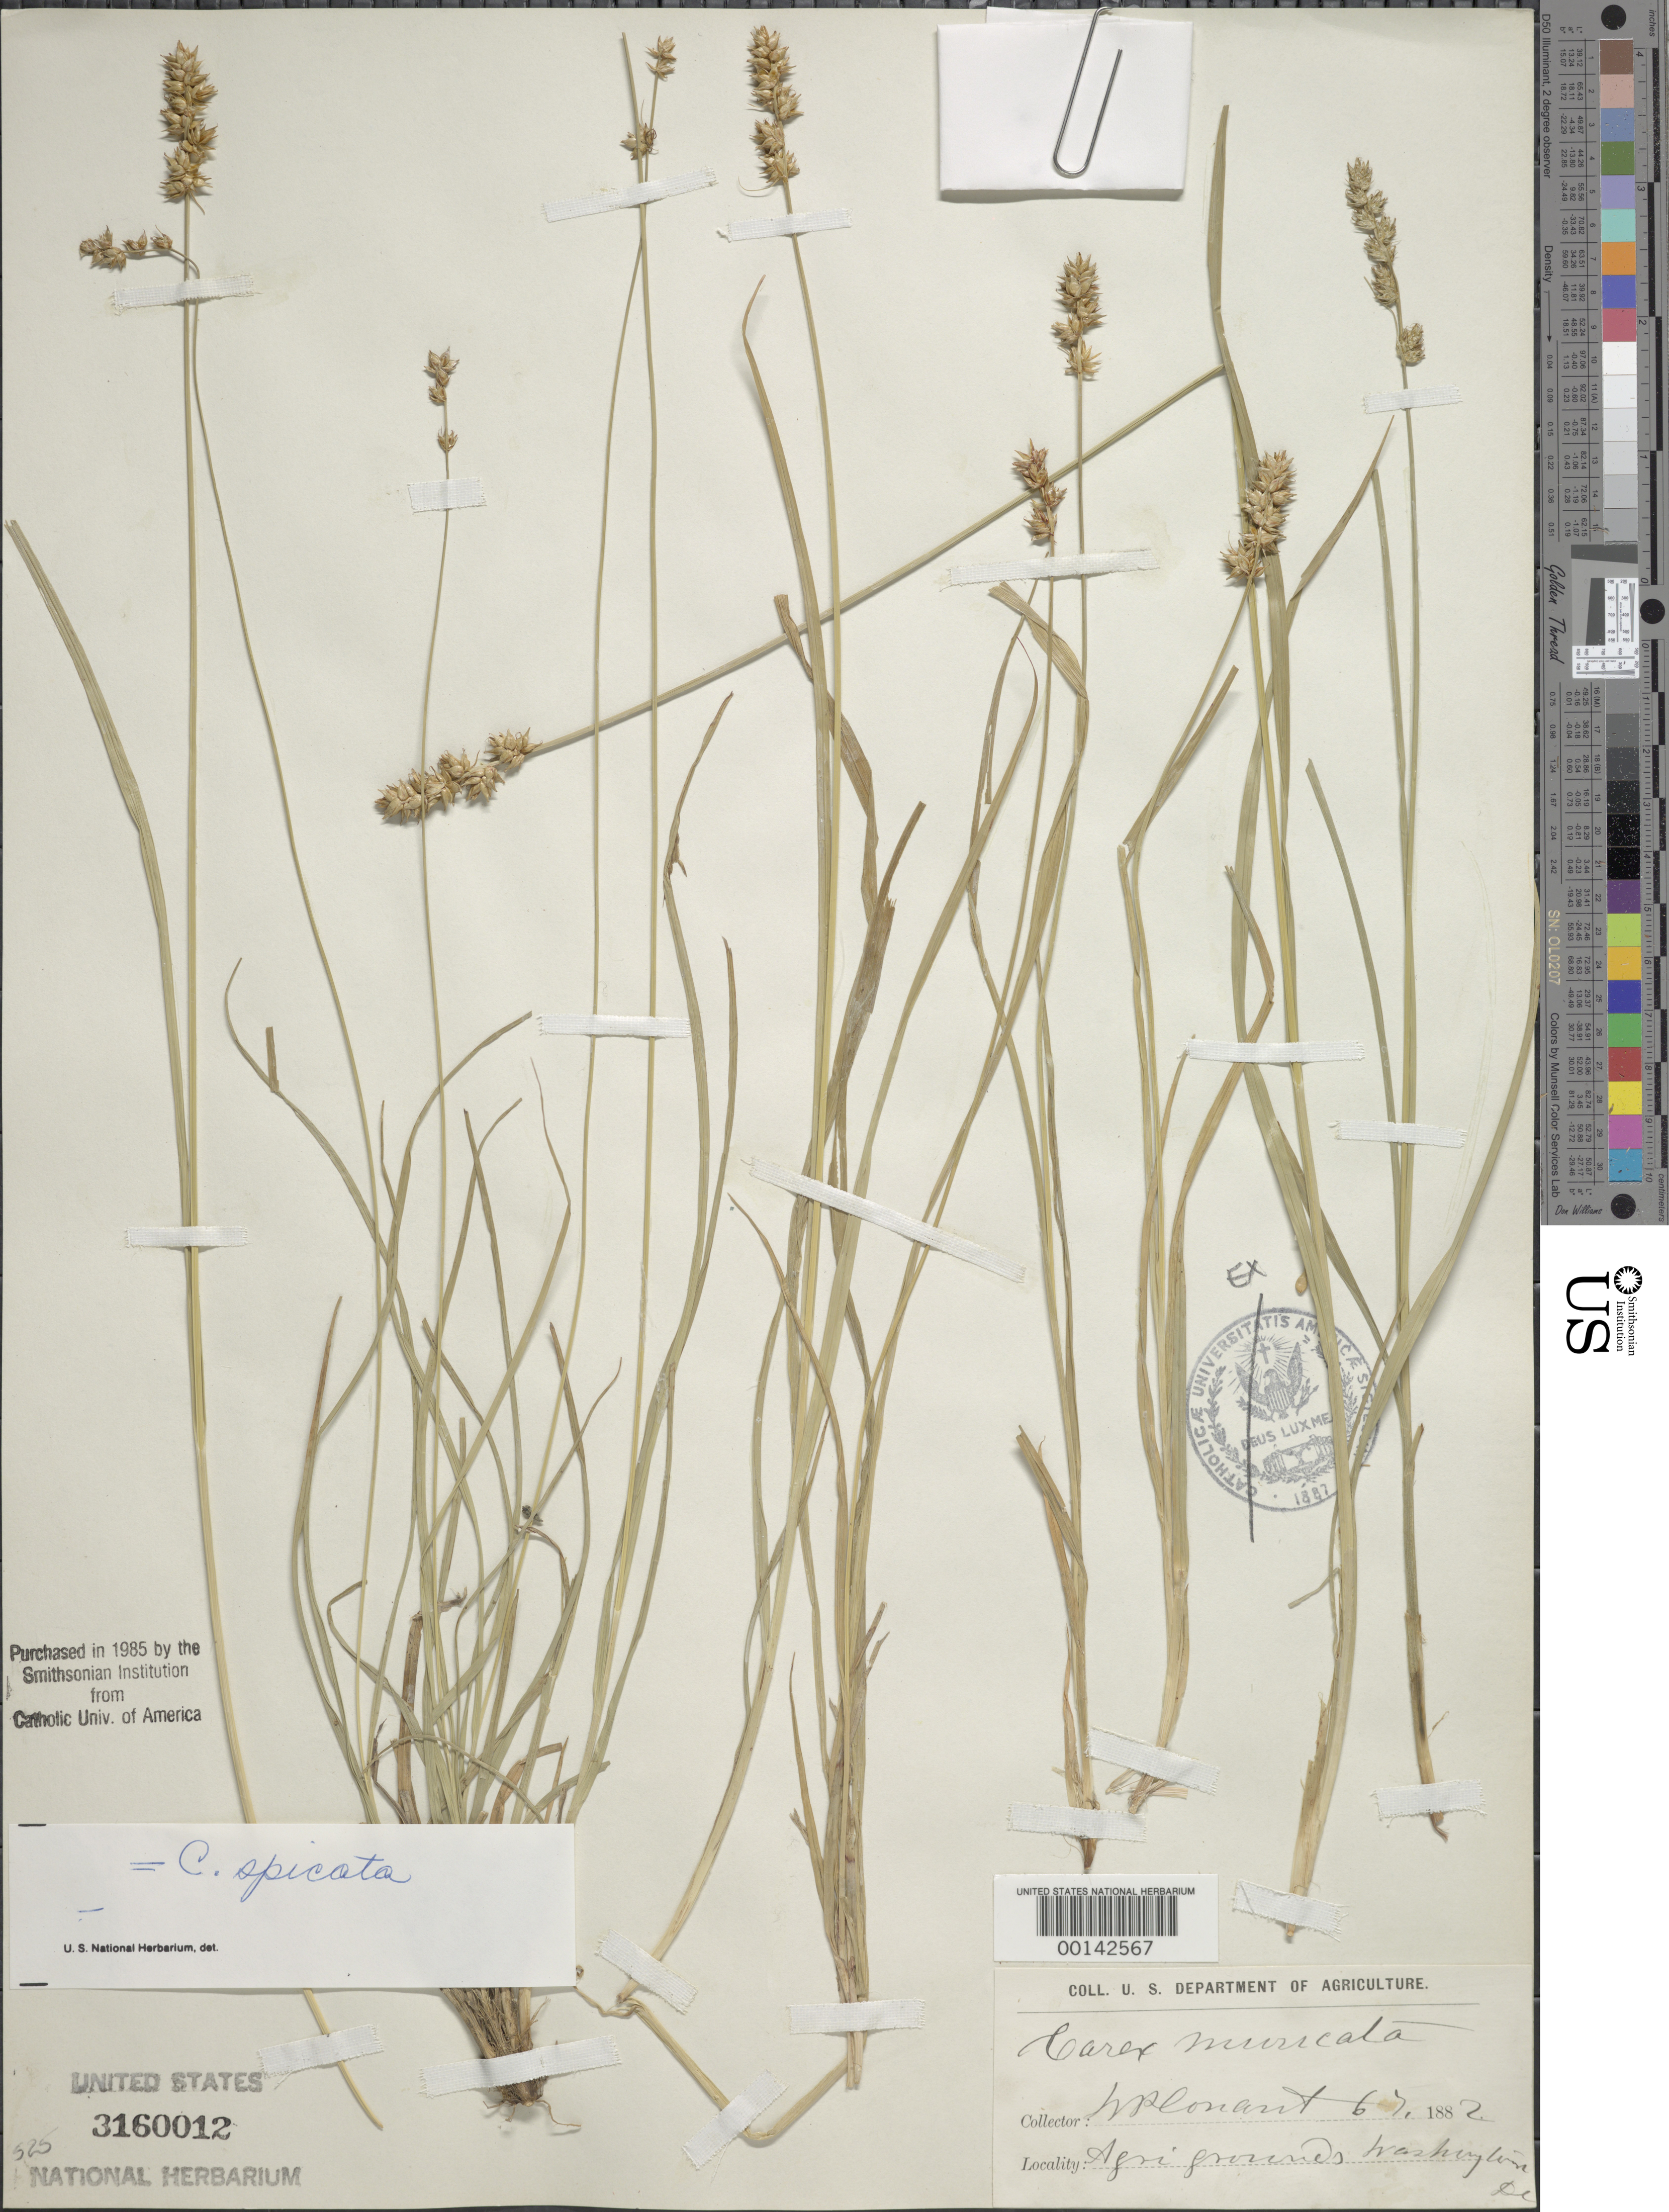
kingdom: Plantae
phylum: Tracheophyta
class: Liliopsida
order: Poales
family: Cyperaceae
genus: Carex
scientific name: Carex spicata subsp. spicata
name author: Huds.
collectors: W. P. Conant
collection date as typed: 07 Jun 1882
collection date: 1882-06-07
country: United States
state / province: District of Columbia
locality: Agri grounds, Washington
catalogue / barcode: US 3160012